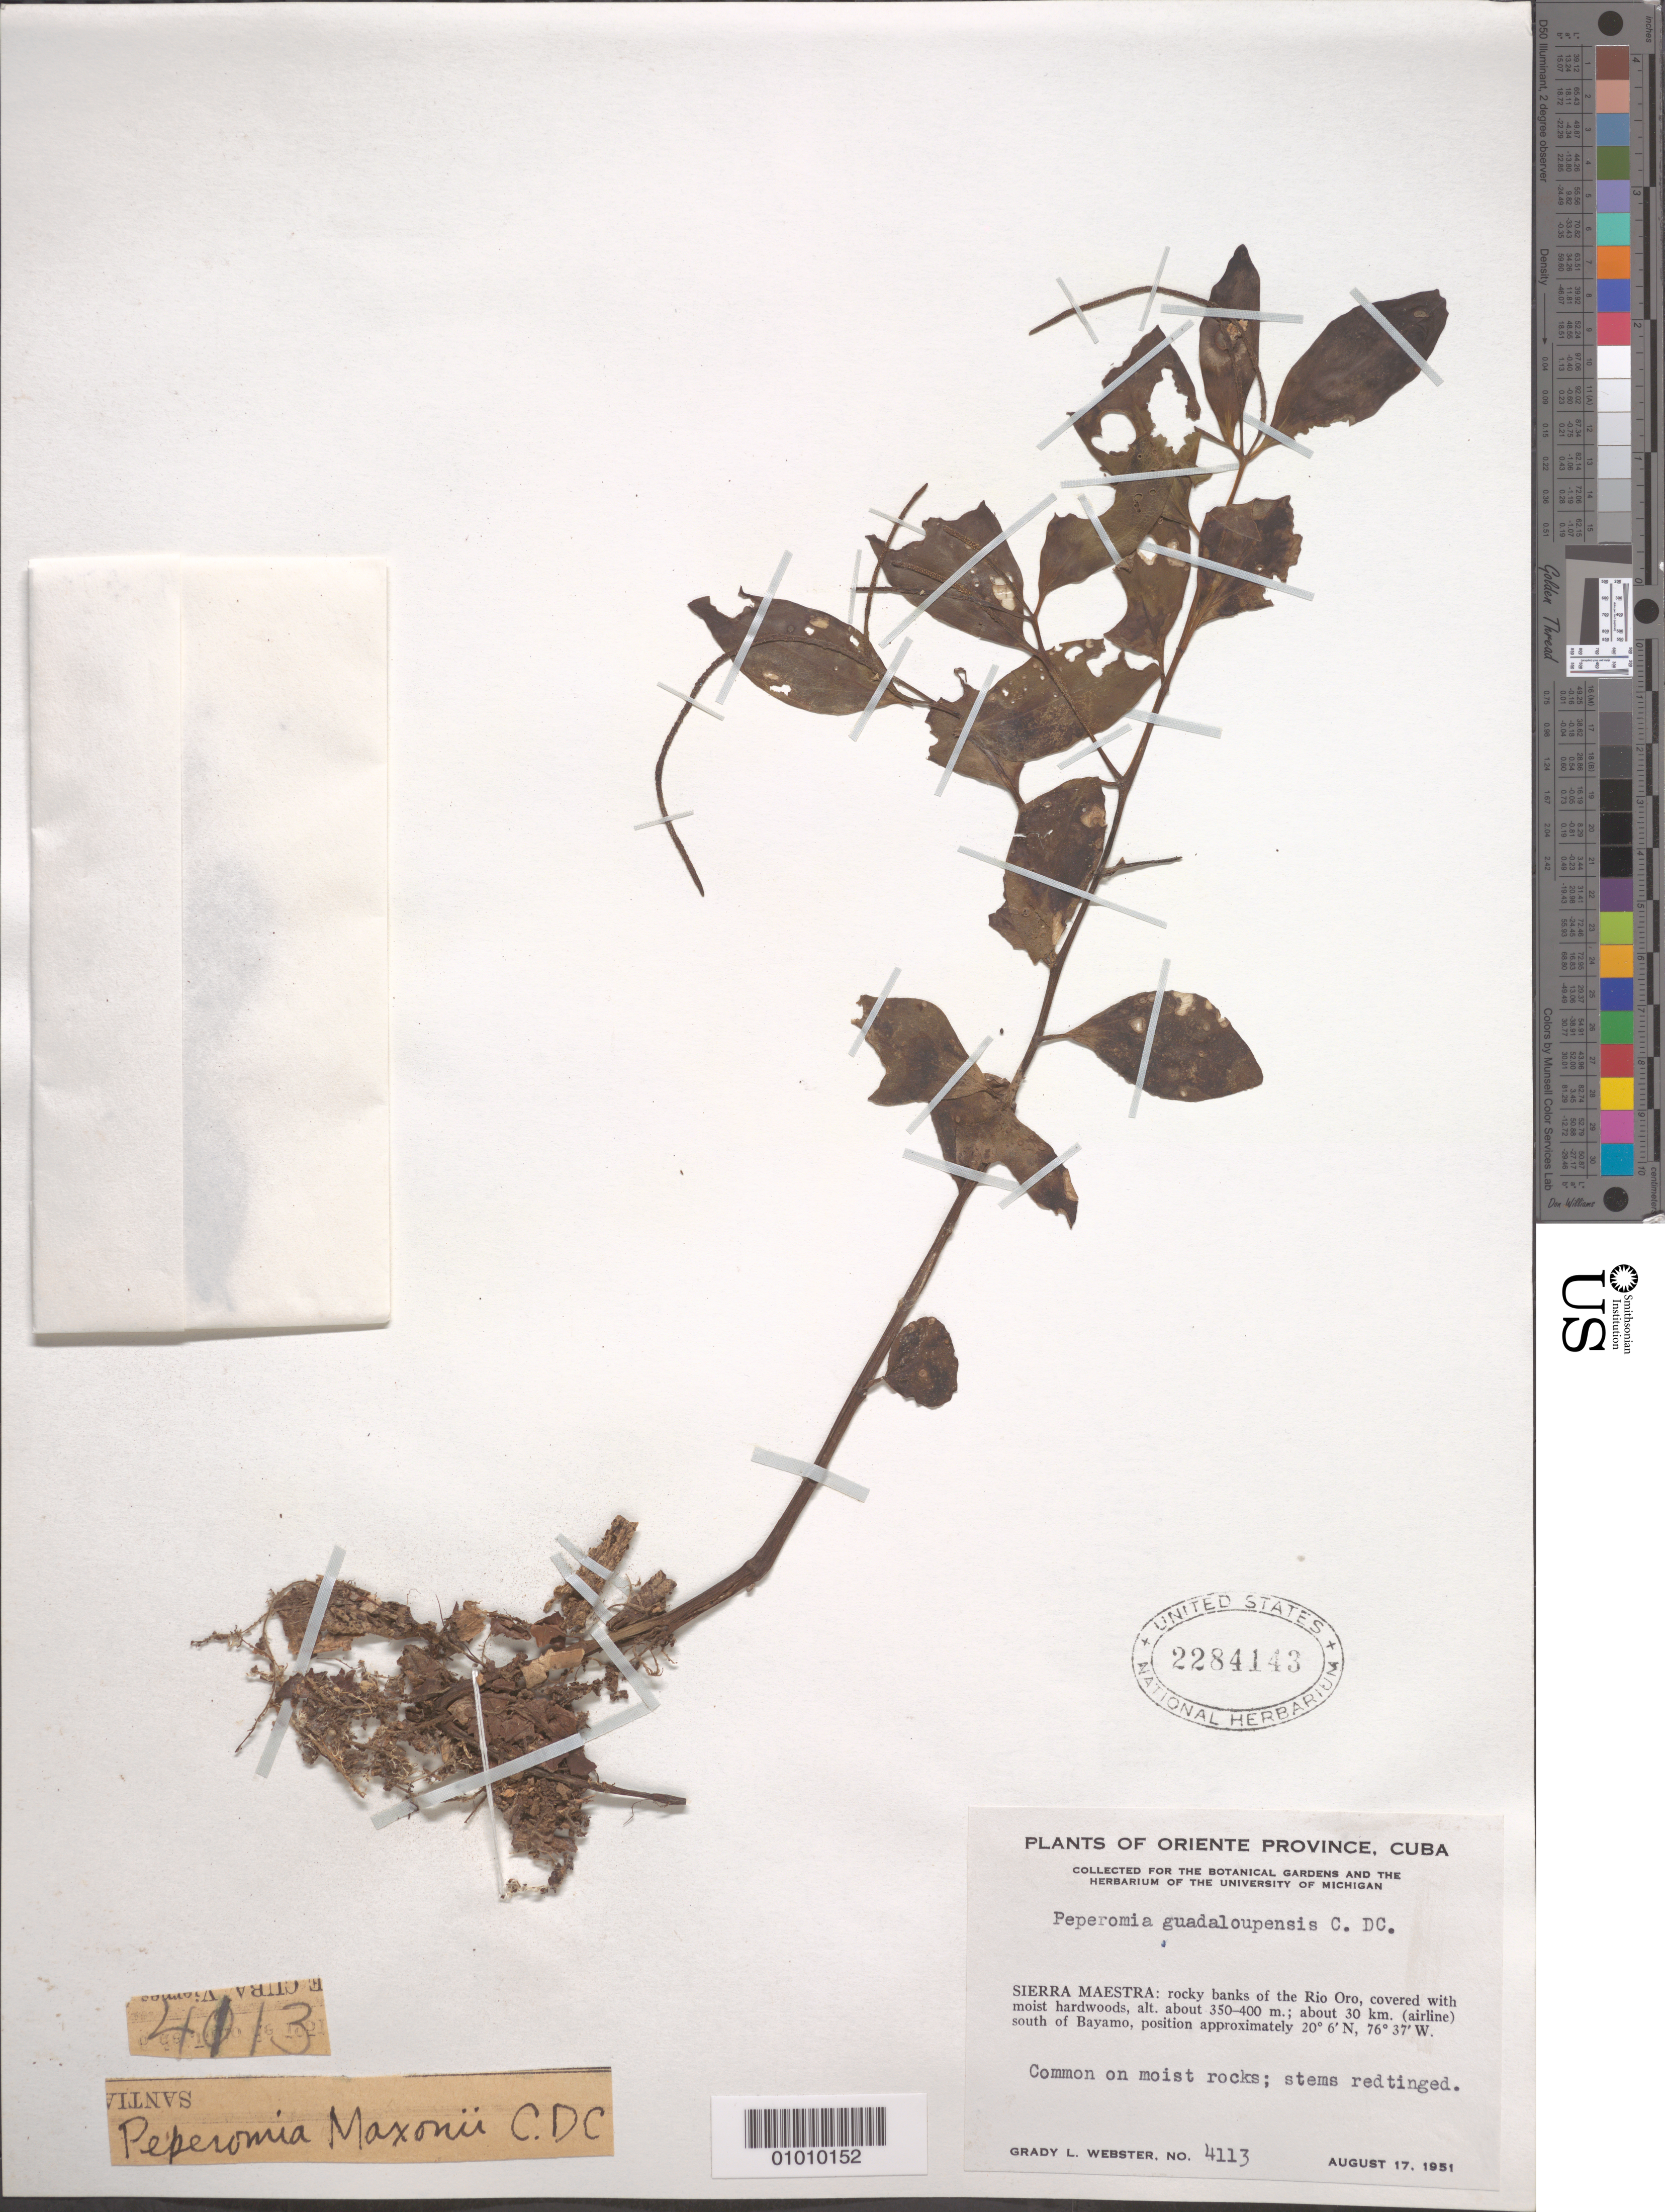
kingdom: Plantae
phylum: Tracheophyta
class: Magnoliopsida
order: Piperales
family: Piperaceae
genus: Peperomia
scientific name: Peperomia guadaloupensis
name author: C. DC.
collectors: G. L. Webster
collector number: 4113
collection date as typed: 17 Aug 1951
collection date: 1951-08-17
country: Cuba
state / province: Oriente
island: Cuba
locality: Sierra Maestra: rocky banks of Rio Oro S of Bayamo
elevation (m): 350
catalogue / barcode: US 2284143